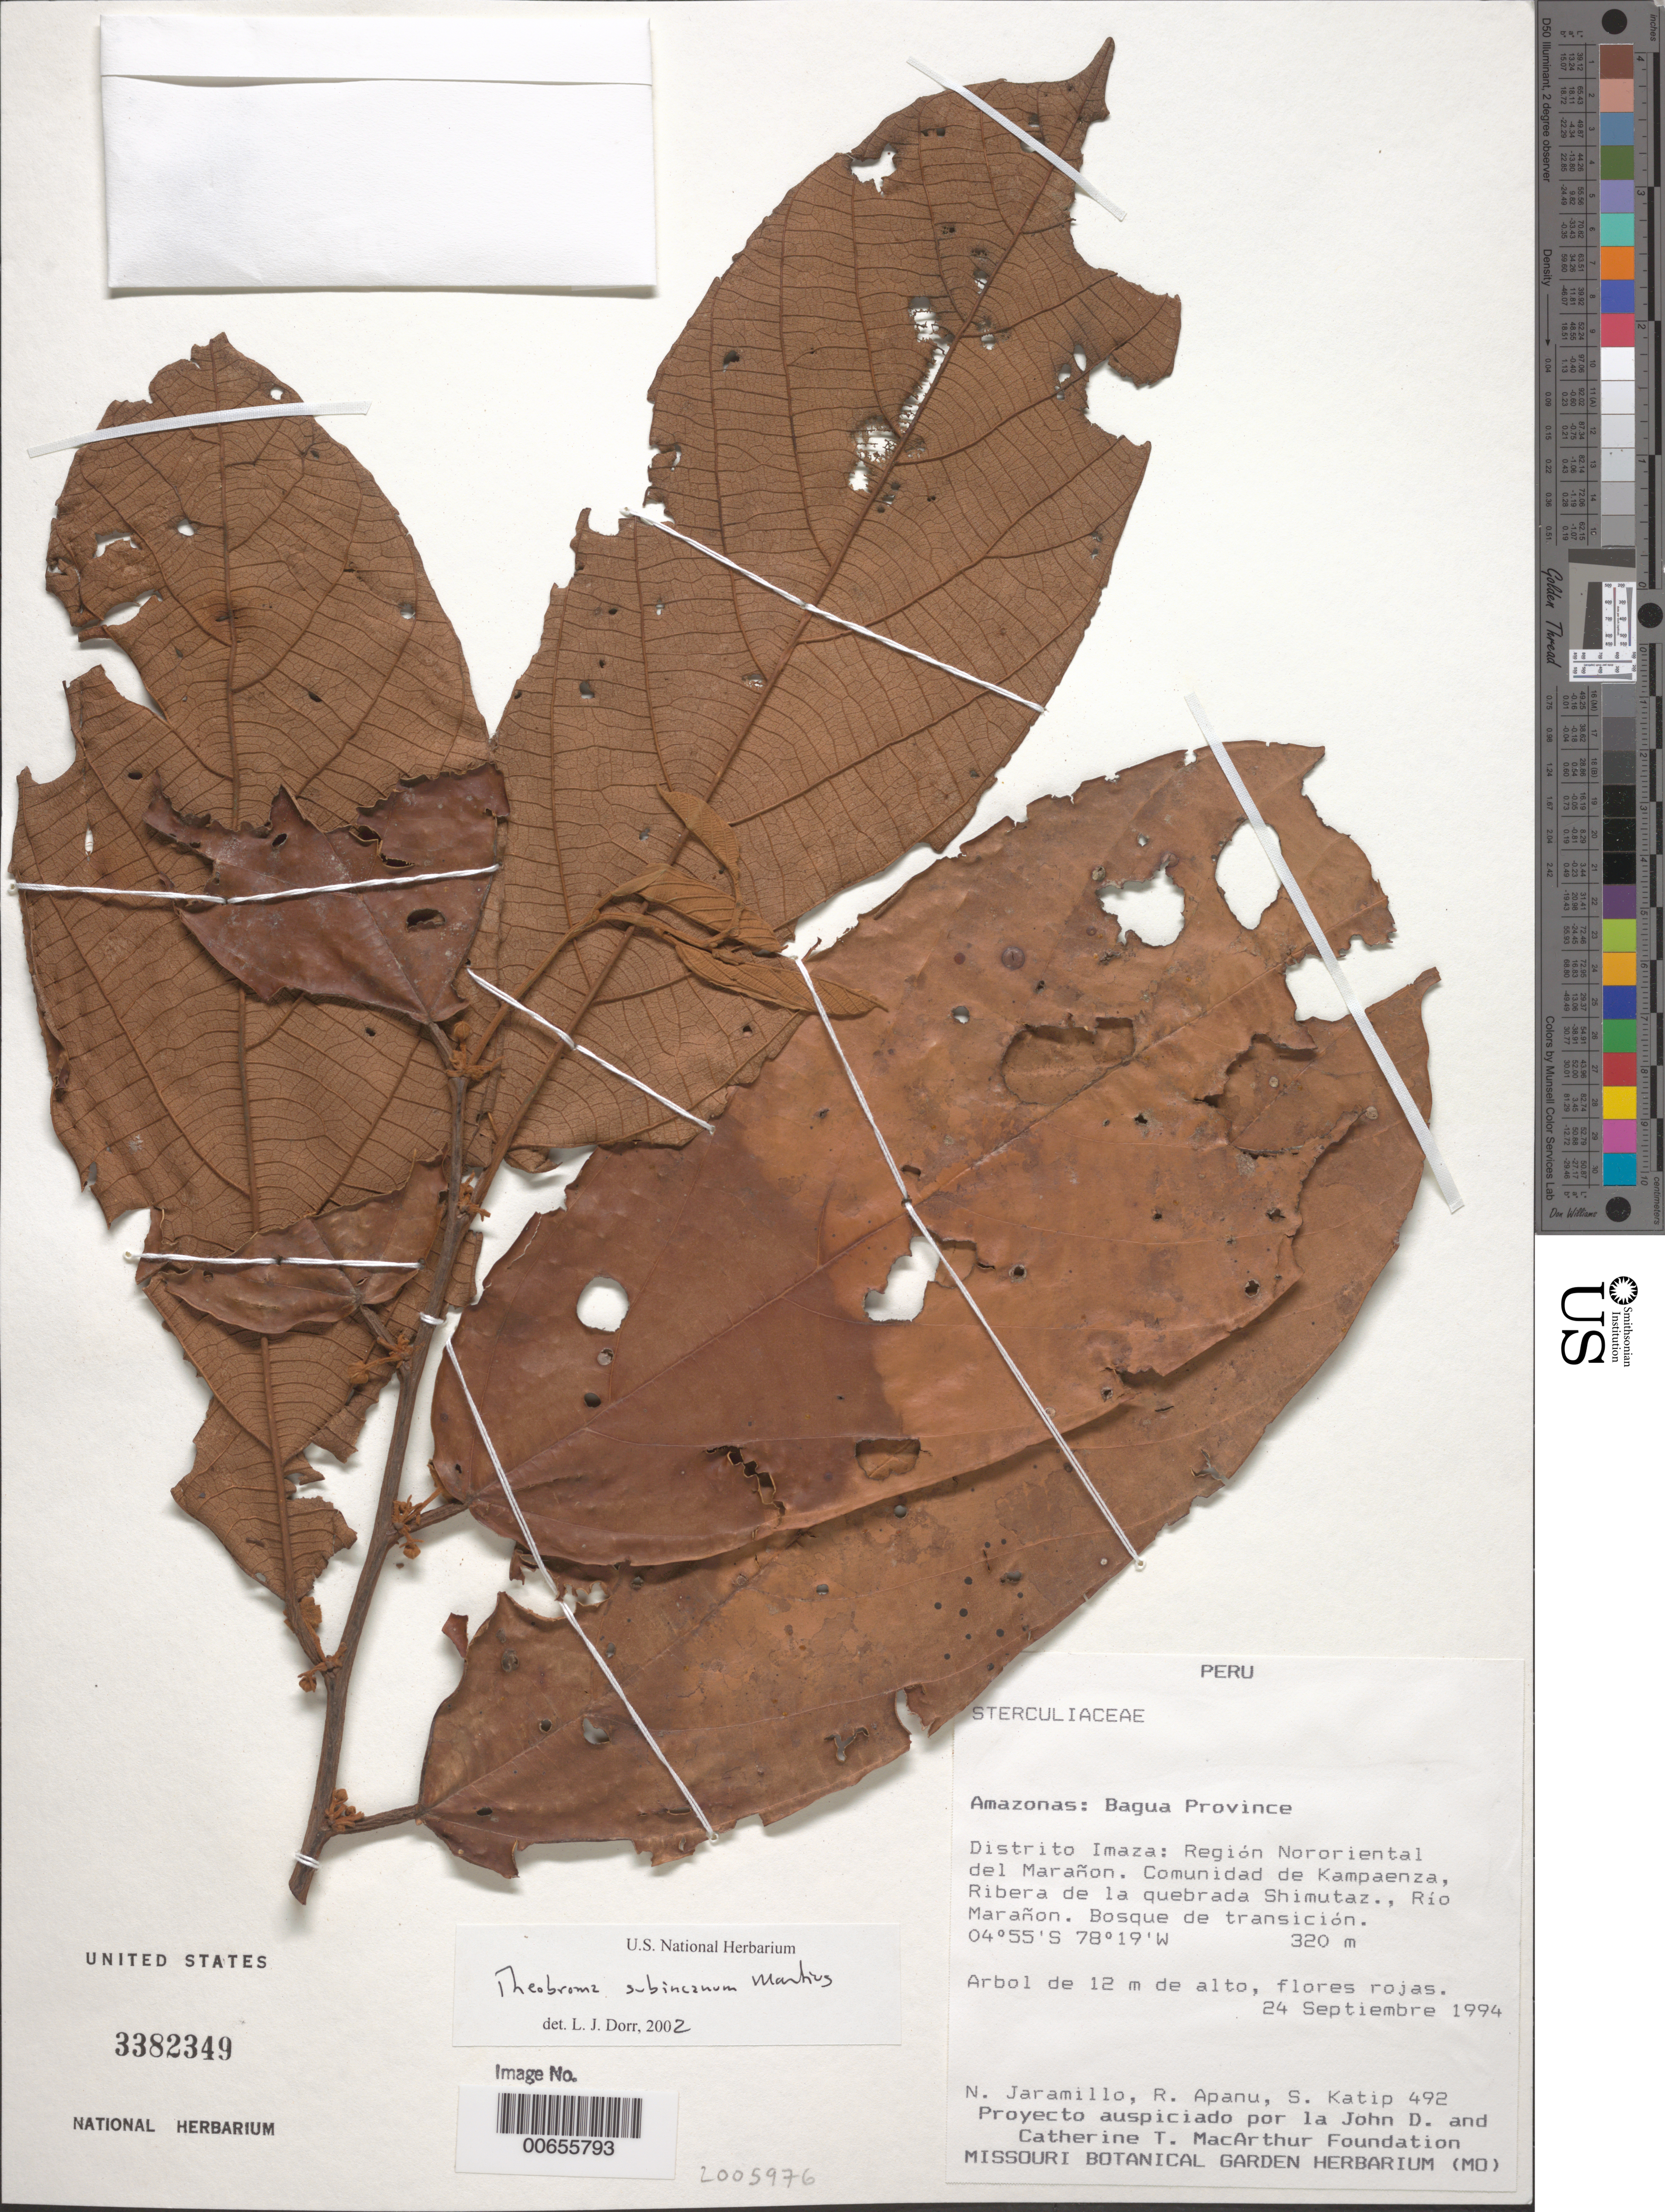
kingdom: Plantae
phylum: Tracheophyta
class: Magnoliopsida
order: Malvales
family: Malvaceae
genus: Theobroma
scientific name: Theobroma subincanum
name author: Mart.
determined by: Dorr, L. J., (BOT), Smithsonian Institution - National Museum of Natural History (UNITED STATES)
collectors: N. Jaramillo, R. Apanu N. & S. Katip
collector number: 492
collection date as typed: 24 Sep 1994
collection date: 1994-09-24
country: Peru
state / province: Amazonas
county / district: Bagua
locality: Distr. Imaza: Región Nororiental del Marañon, comunidad de Kampaenza, ribera de la Quebrada Shimutaz, Río Marañon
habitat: Bosque de transición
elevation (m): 320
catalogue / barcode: US 3382349